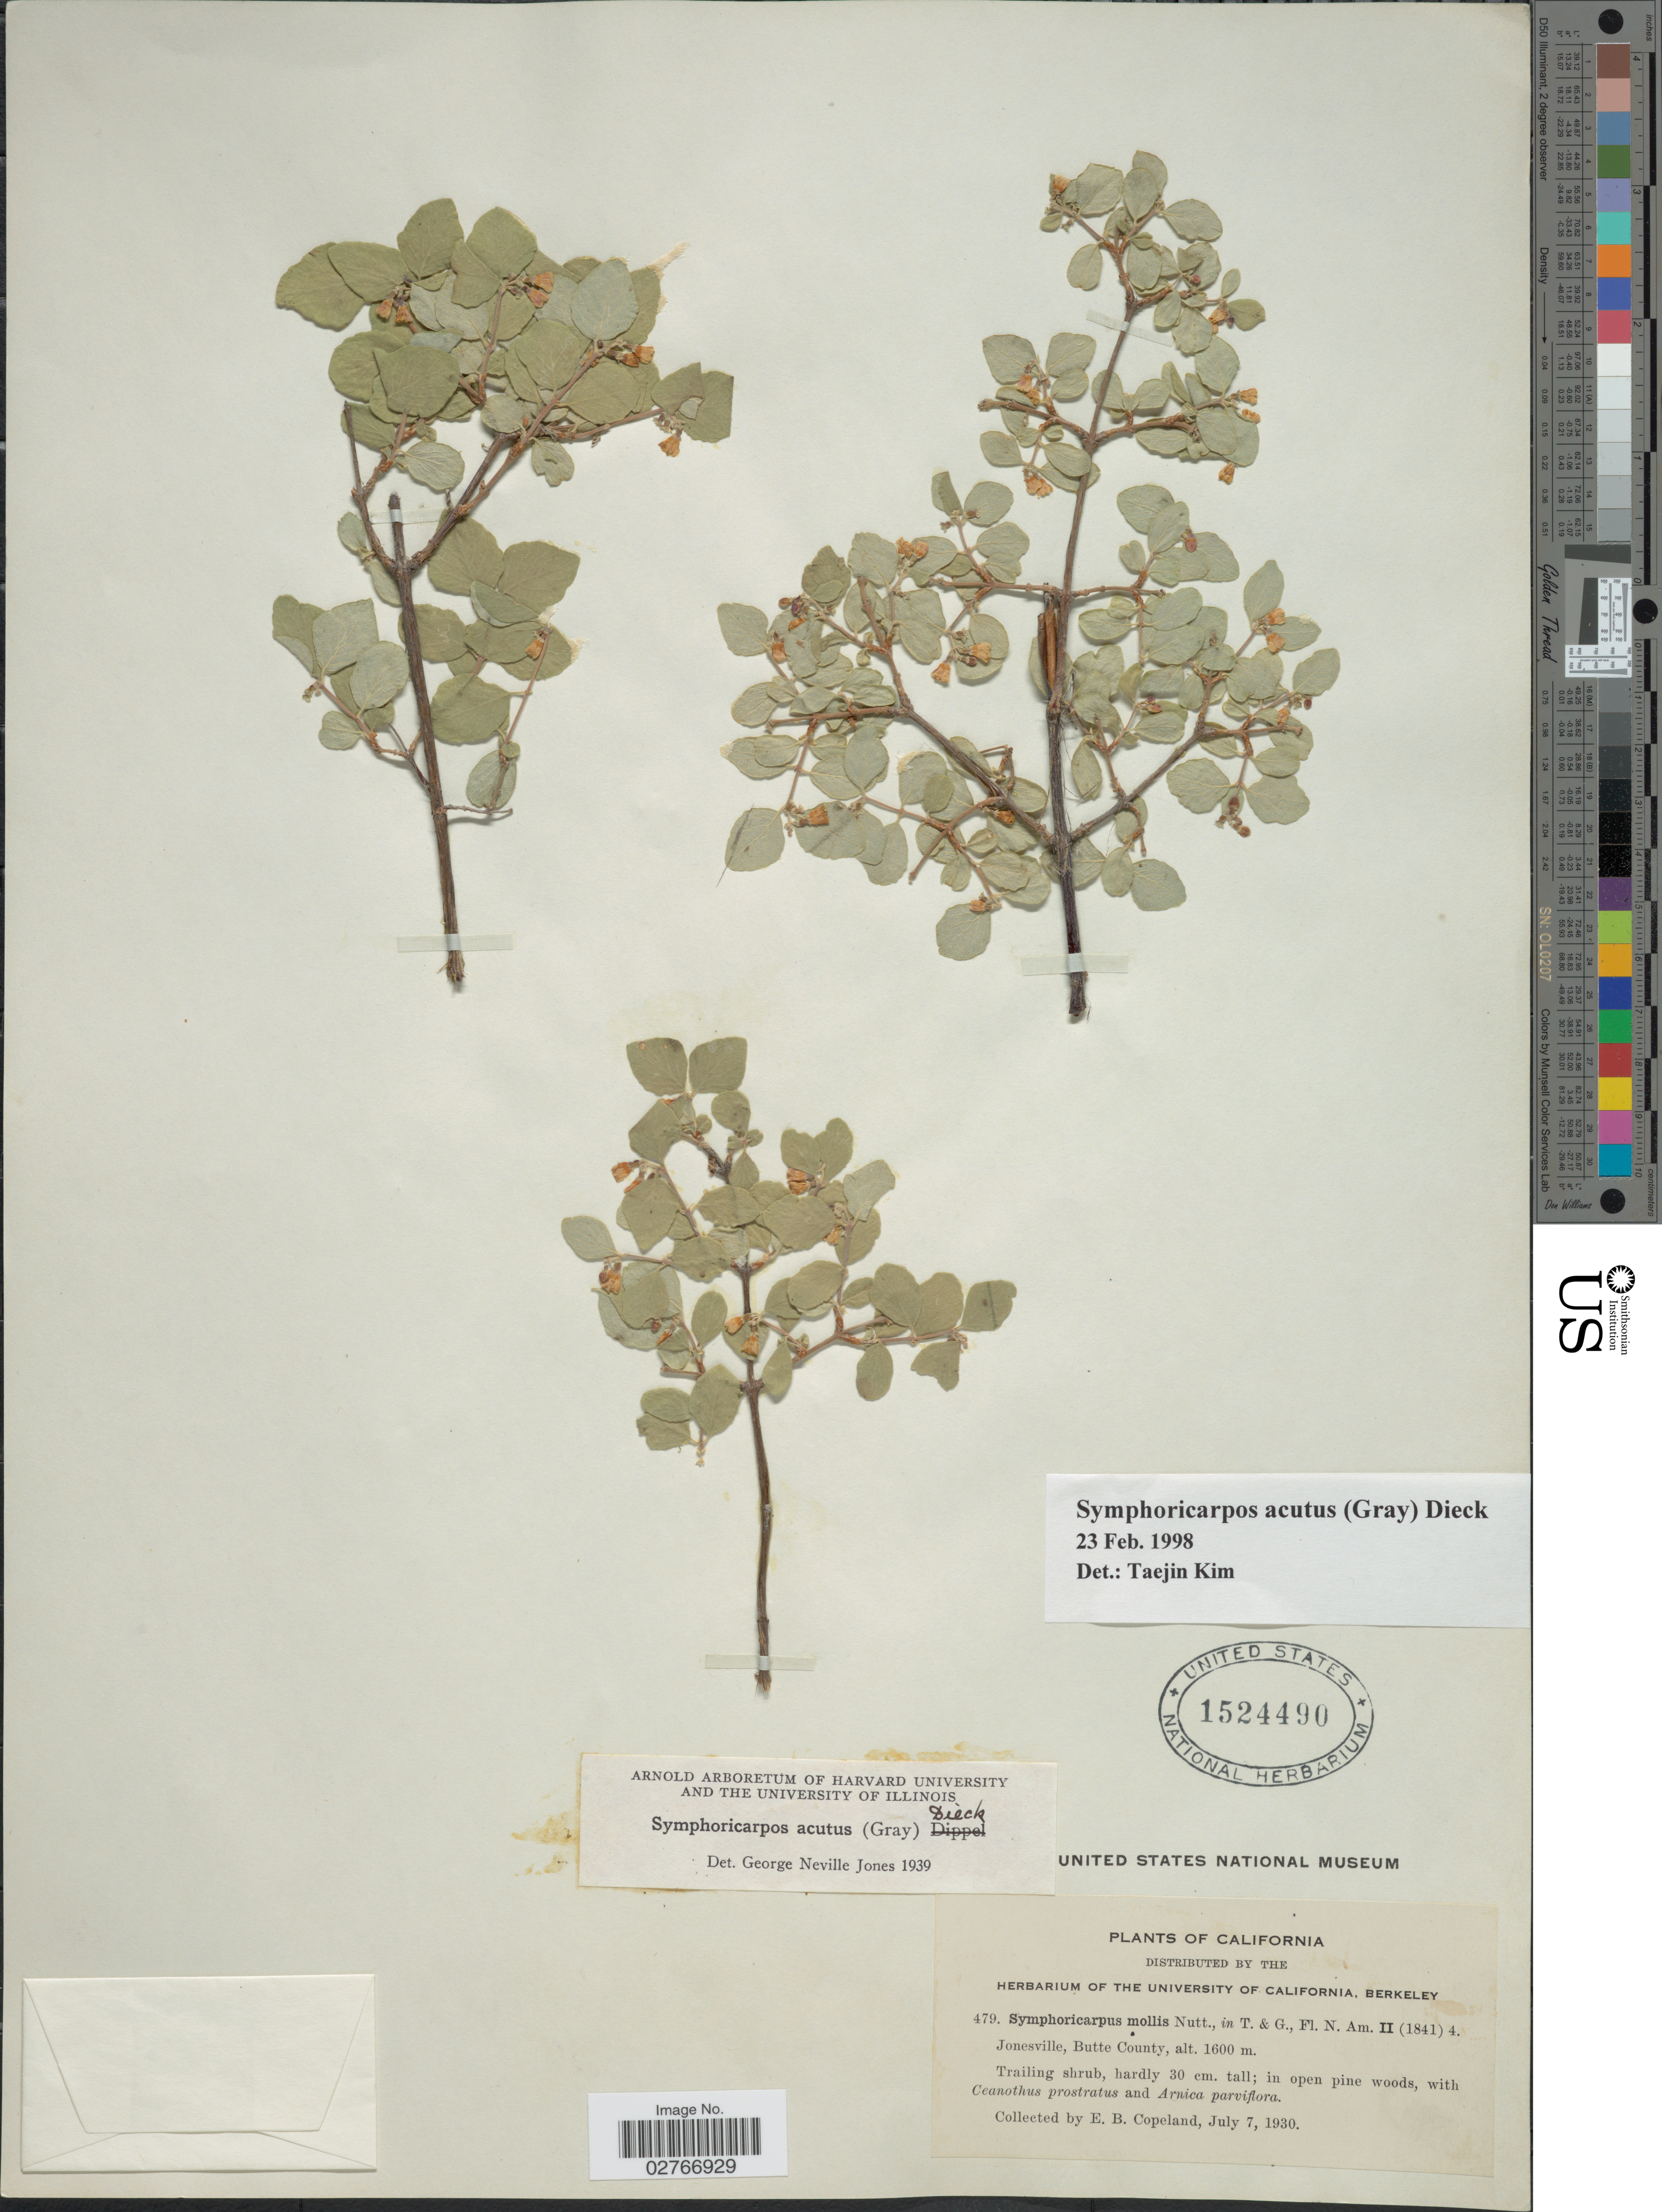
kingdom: Plantae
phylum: Tracheophyta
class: Magnoliopsida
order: Dipsacales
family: Caprifoliaceae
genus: Symphoricarpos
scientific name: Symphoricarpos acutus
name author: (A. Gray) Dieck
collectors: E. B. Copeland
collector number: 479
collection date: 1930-07-07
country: United States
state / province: California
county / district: Butte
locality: Jonesville, Butte County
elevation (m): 1600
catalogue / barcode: US 1524490